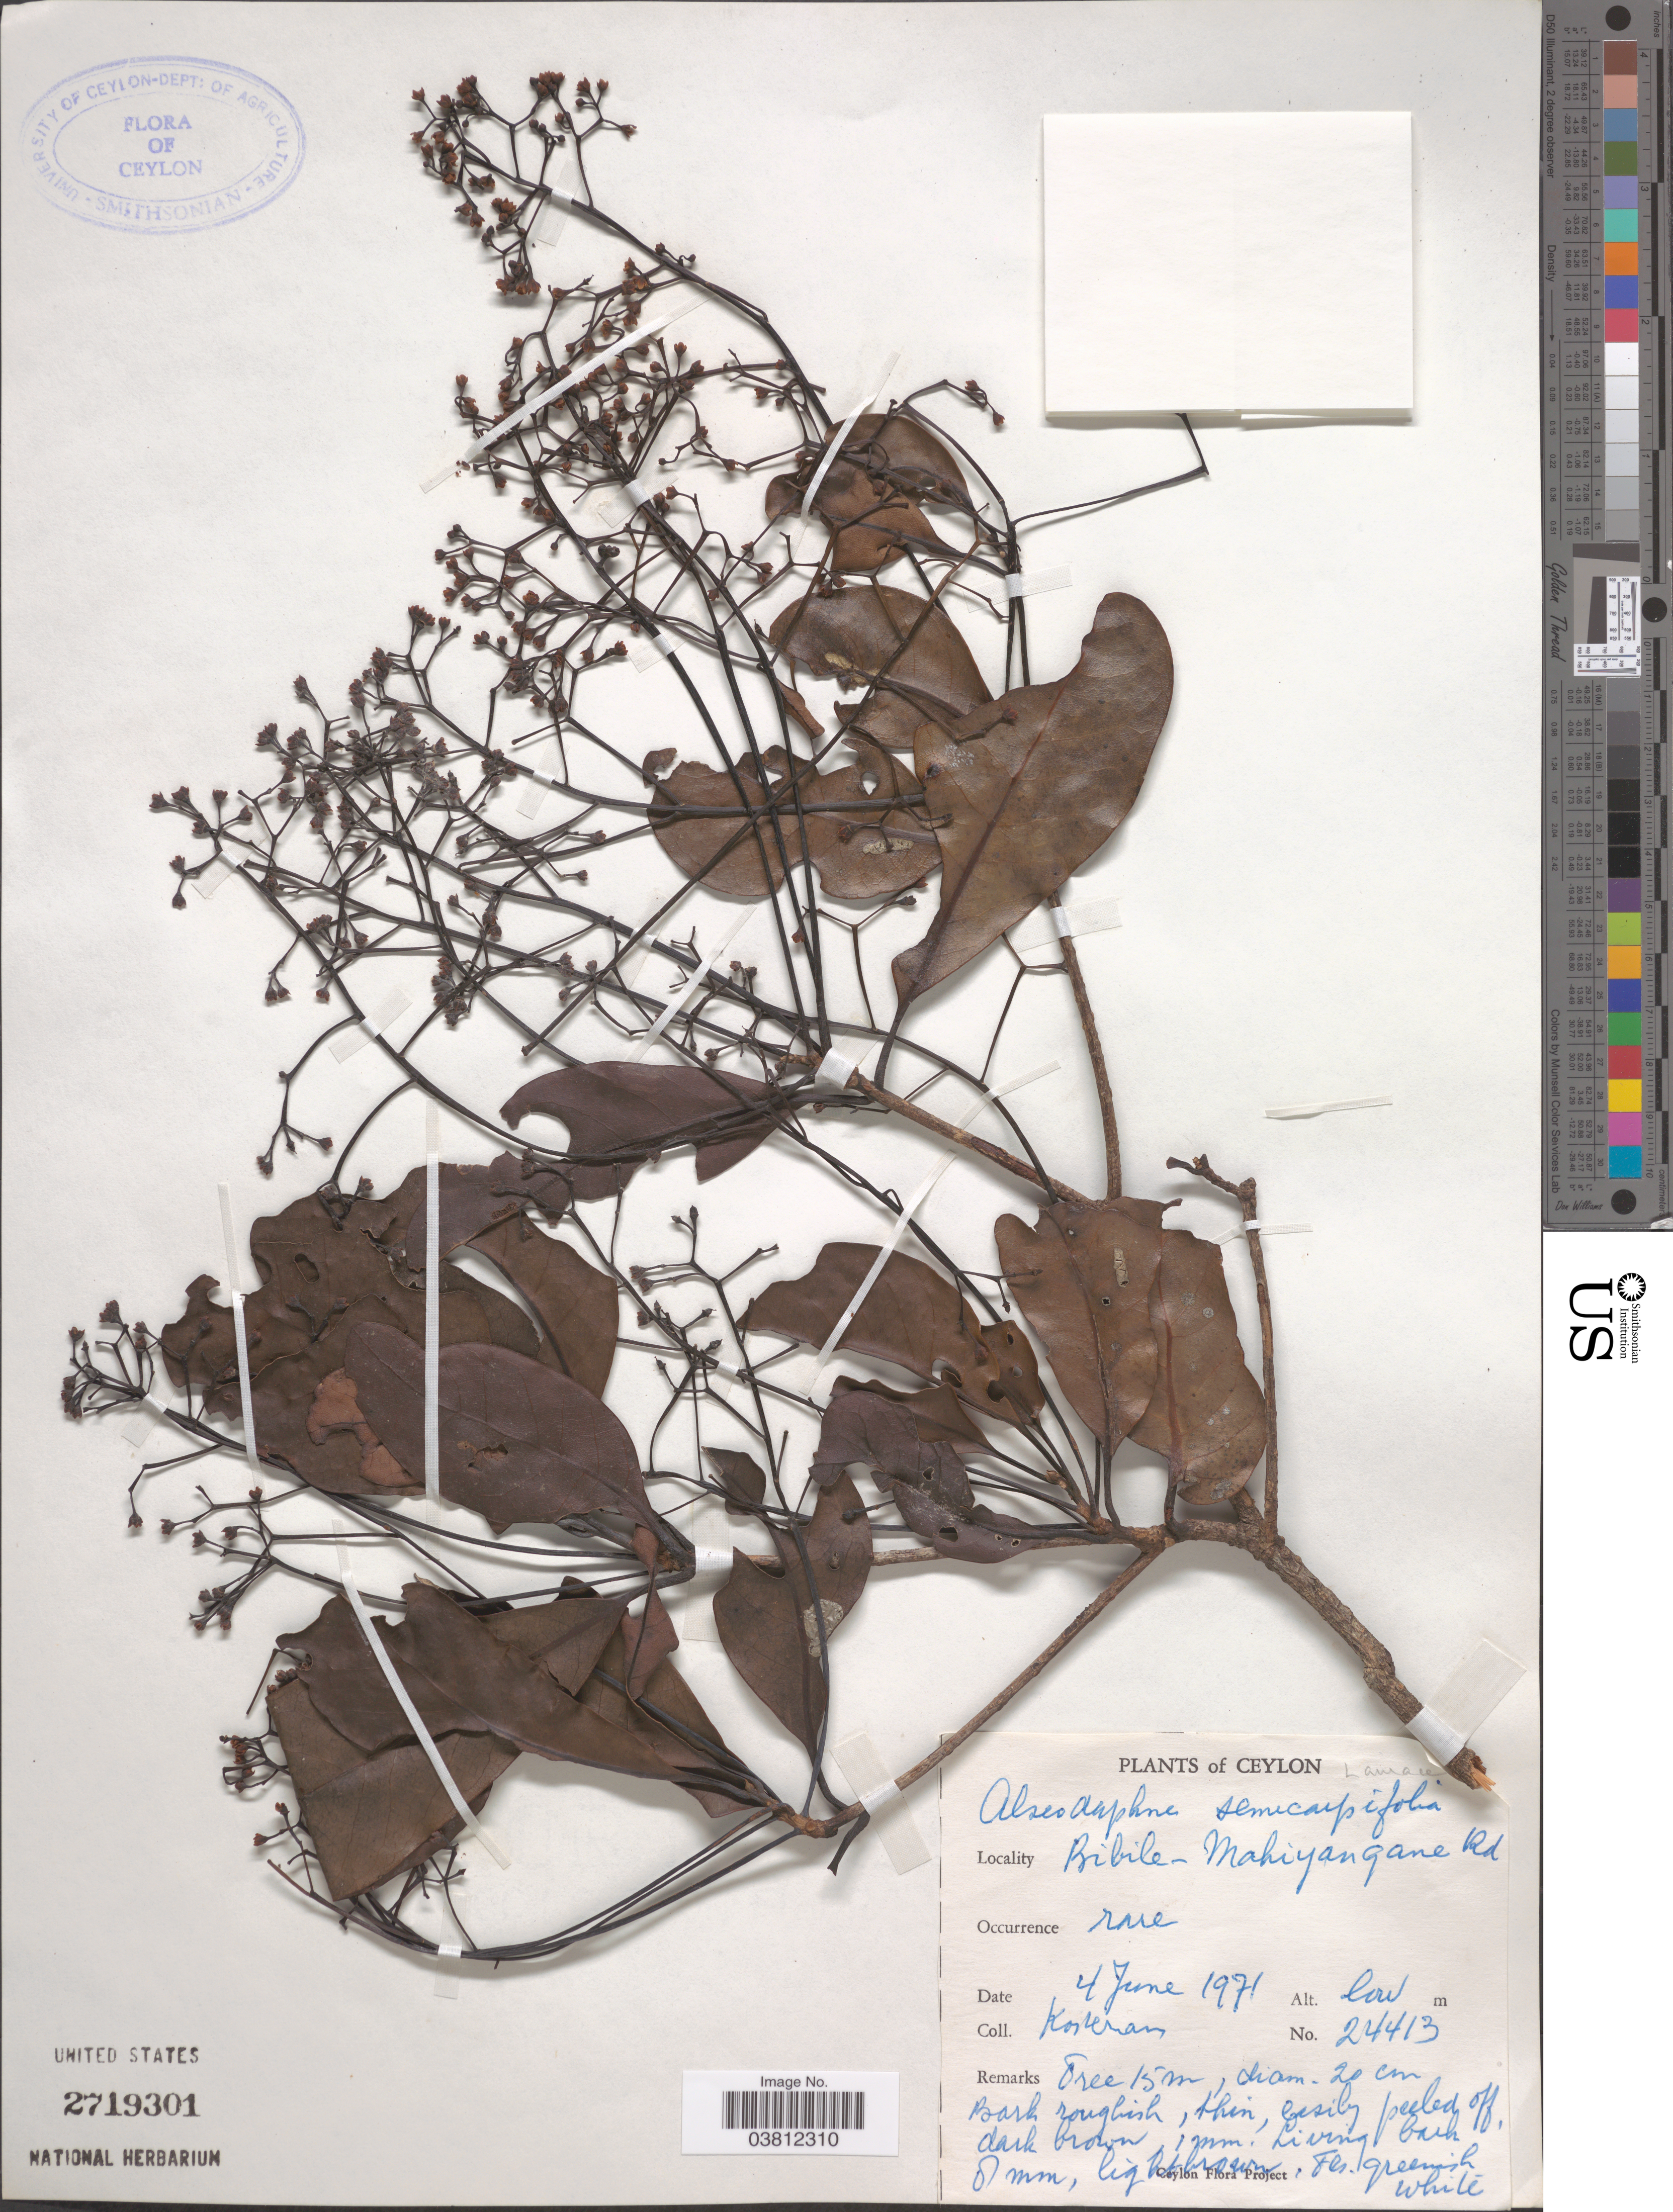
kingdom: Plantae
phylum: Tracheophyta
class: Magnoliopsida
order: Laurales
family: Lauraceae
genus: Alseodaphne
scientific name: Alseodaphne semecarpifolia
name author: Nees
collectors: Kostermans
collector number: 24413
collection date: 1971-06-04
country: Sri Lanka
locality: Ceylon. Bibile-Mahiyangane Rd.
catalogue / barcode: US 2719301